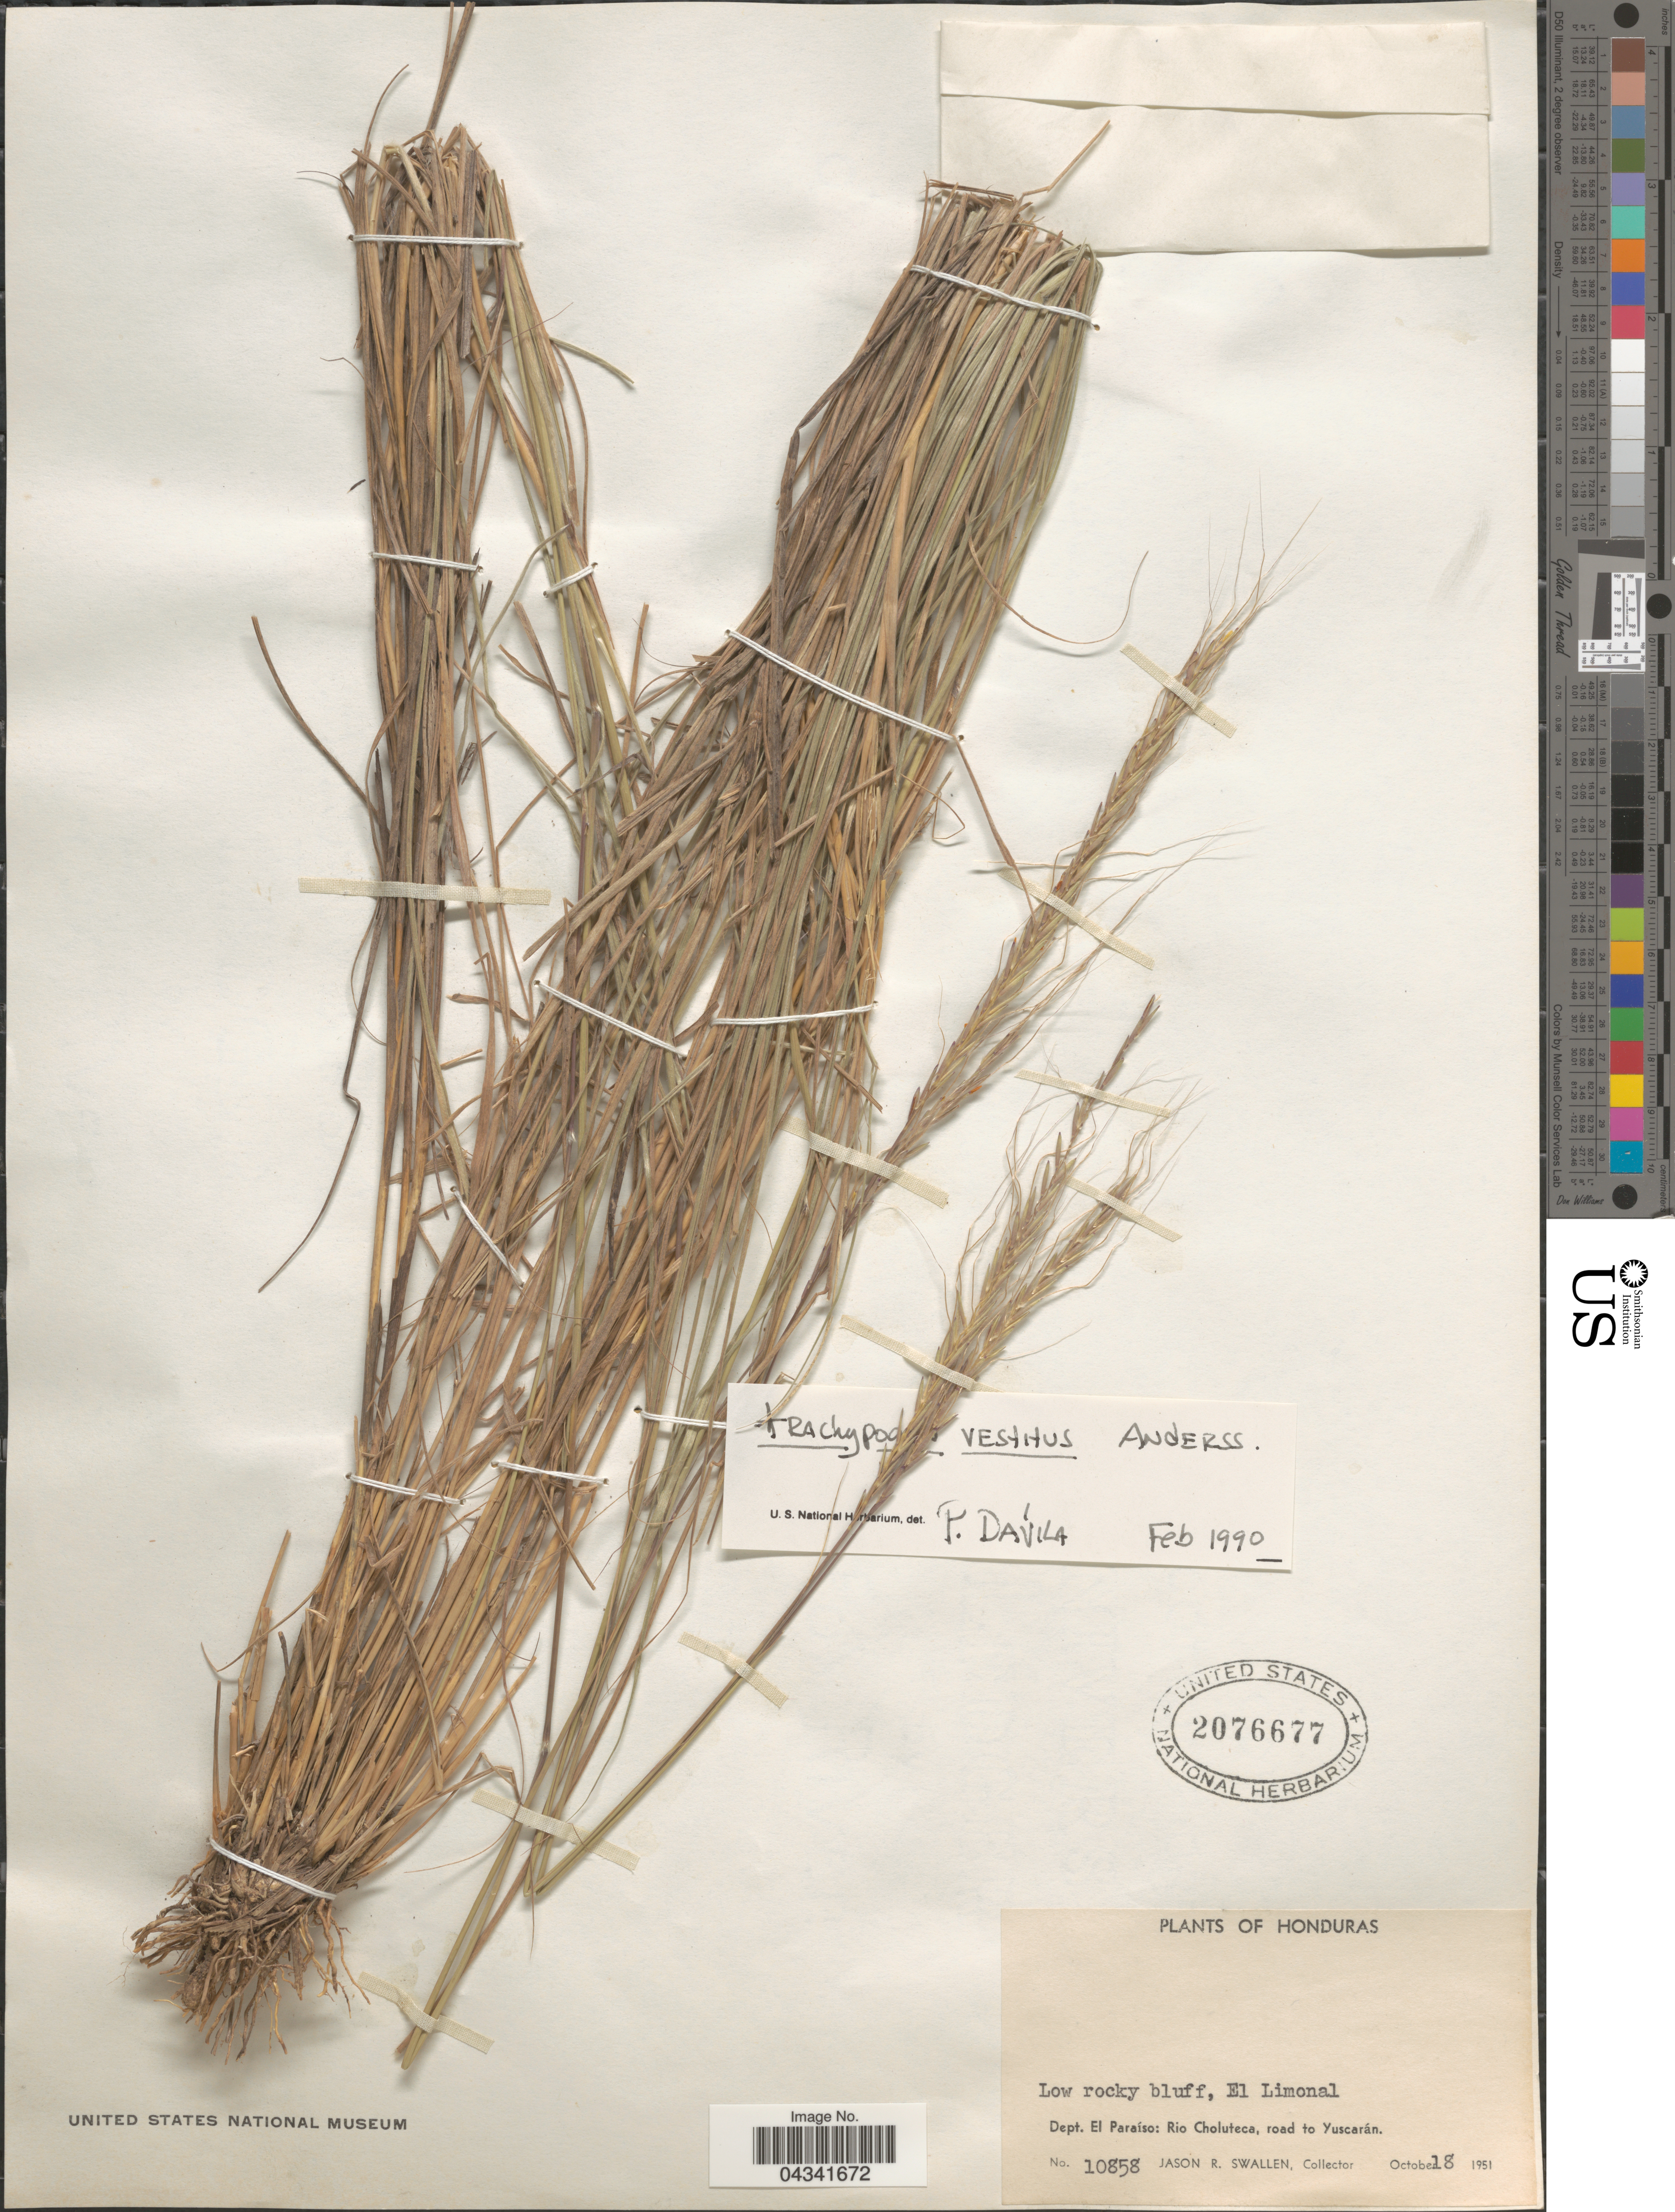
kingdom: Plantae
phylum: Tracheophyta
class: Liliopsida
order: Poales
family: Poaceae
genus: Trachypogon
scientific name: Trachypogon vestitus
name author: L. Andersson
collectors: J. R. Swallen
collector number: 10858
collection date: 1951-10-18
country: Honduras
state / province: El Paraiso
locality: Low rocky bluff, El Limonal. Dept. El Paraíso: Rio Choluteca, road to Yuscarán.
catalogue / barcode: US 2076677